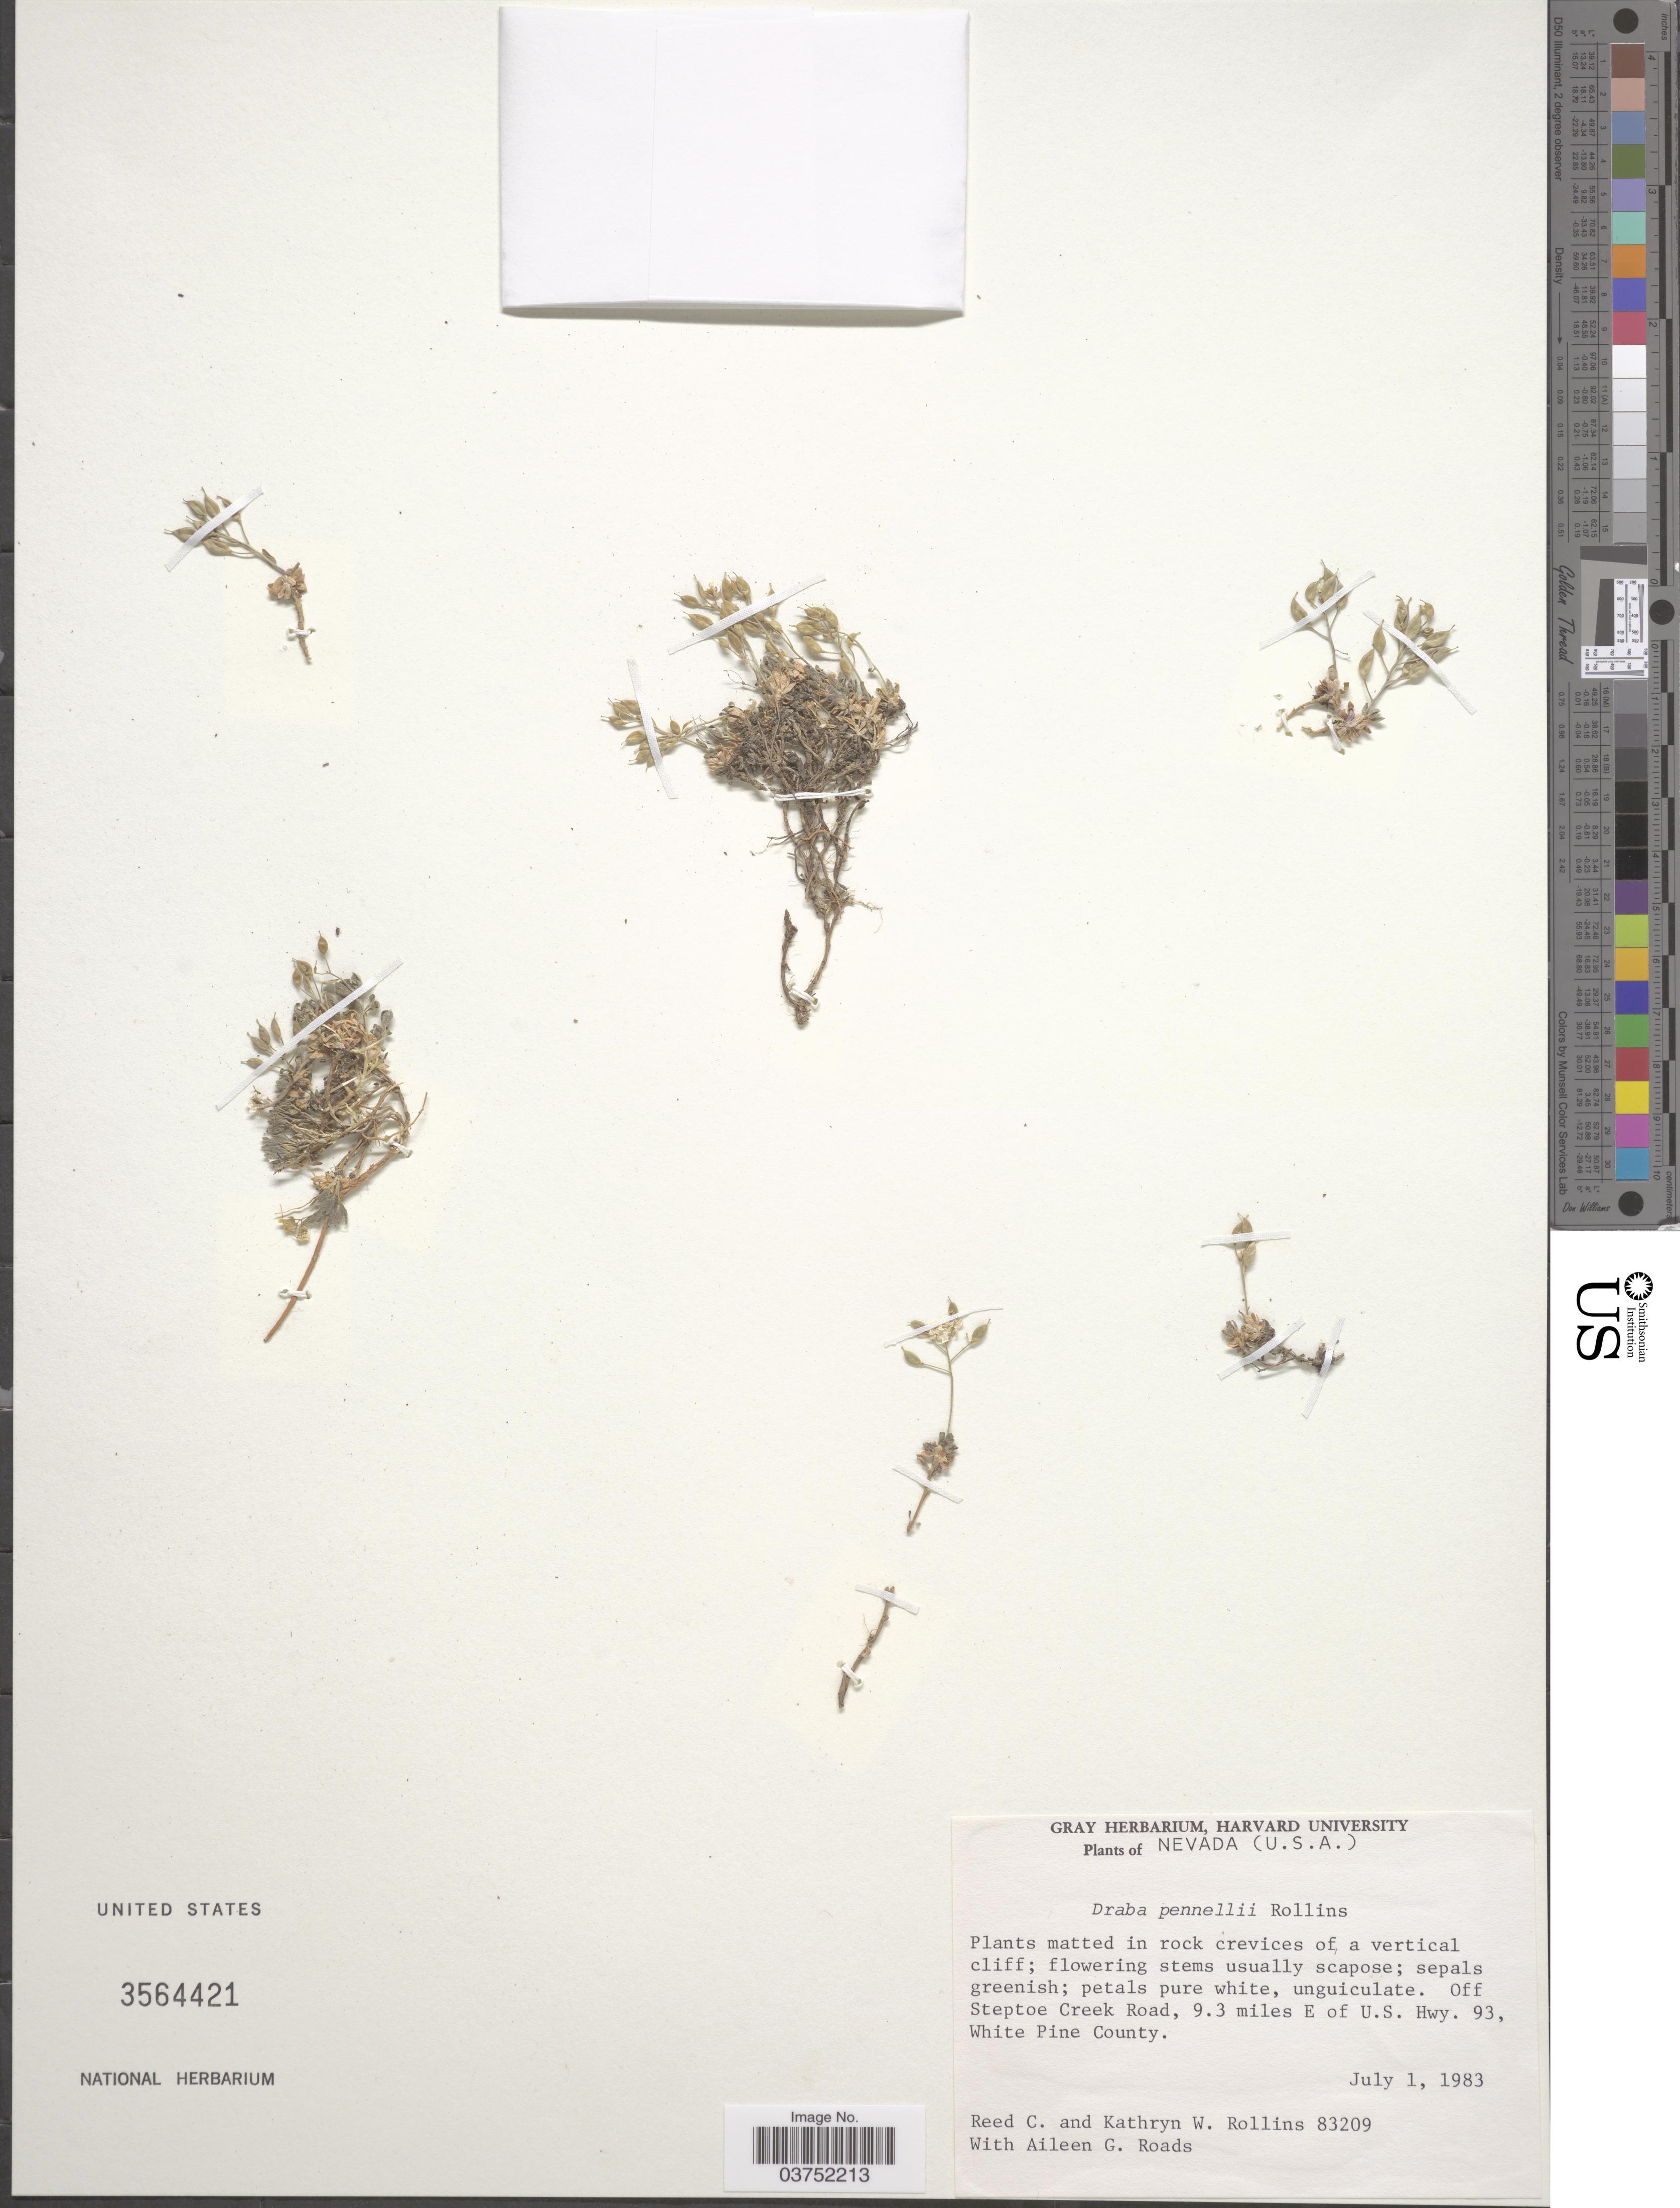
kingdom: Plantae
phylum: Tracheophyta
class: Magnoliopsida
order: Brassicales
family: Brassicaceae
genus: Draba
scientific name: Draba pennellii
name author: Rollins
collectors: R. C. Rollins, K. W. Rollins & A. Roads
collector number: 83209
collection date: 1983-07-01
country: United States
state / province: Nevada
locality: Off Steptoe Creek Road, 9.3 miles E of U.S. Hwy 93, White Pine County.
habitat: plants matted in rock crevices of a vertical cliff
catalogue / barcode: US 3564421